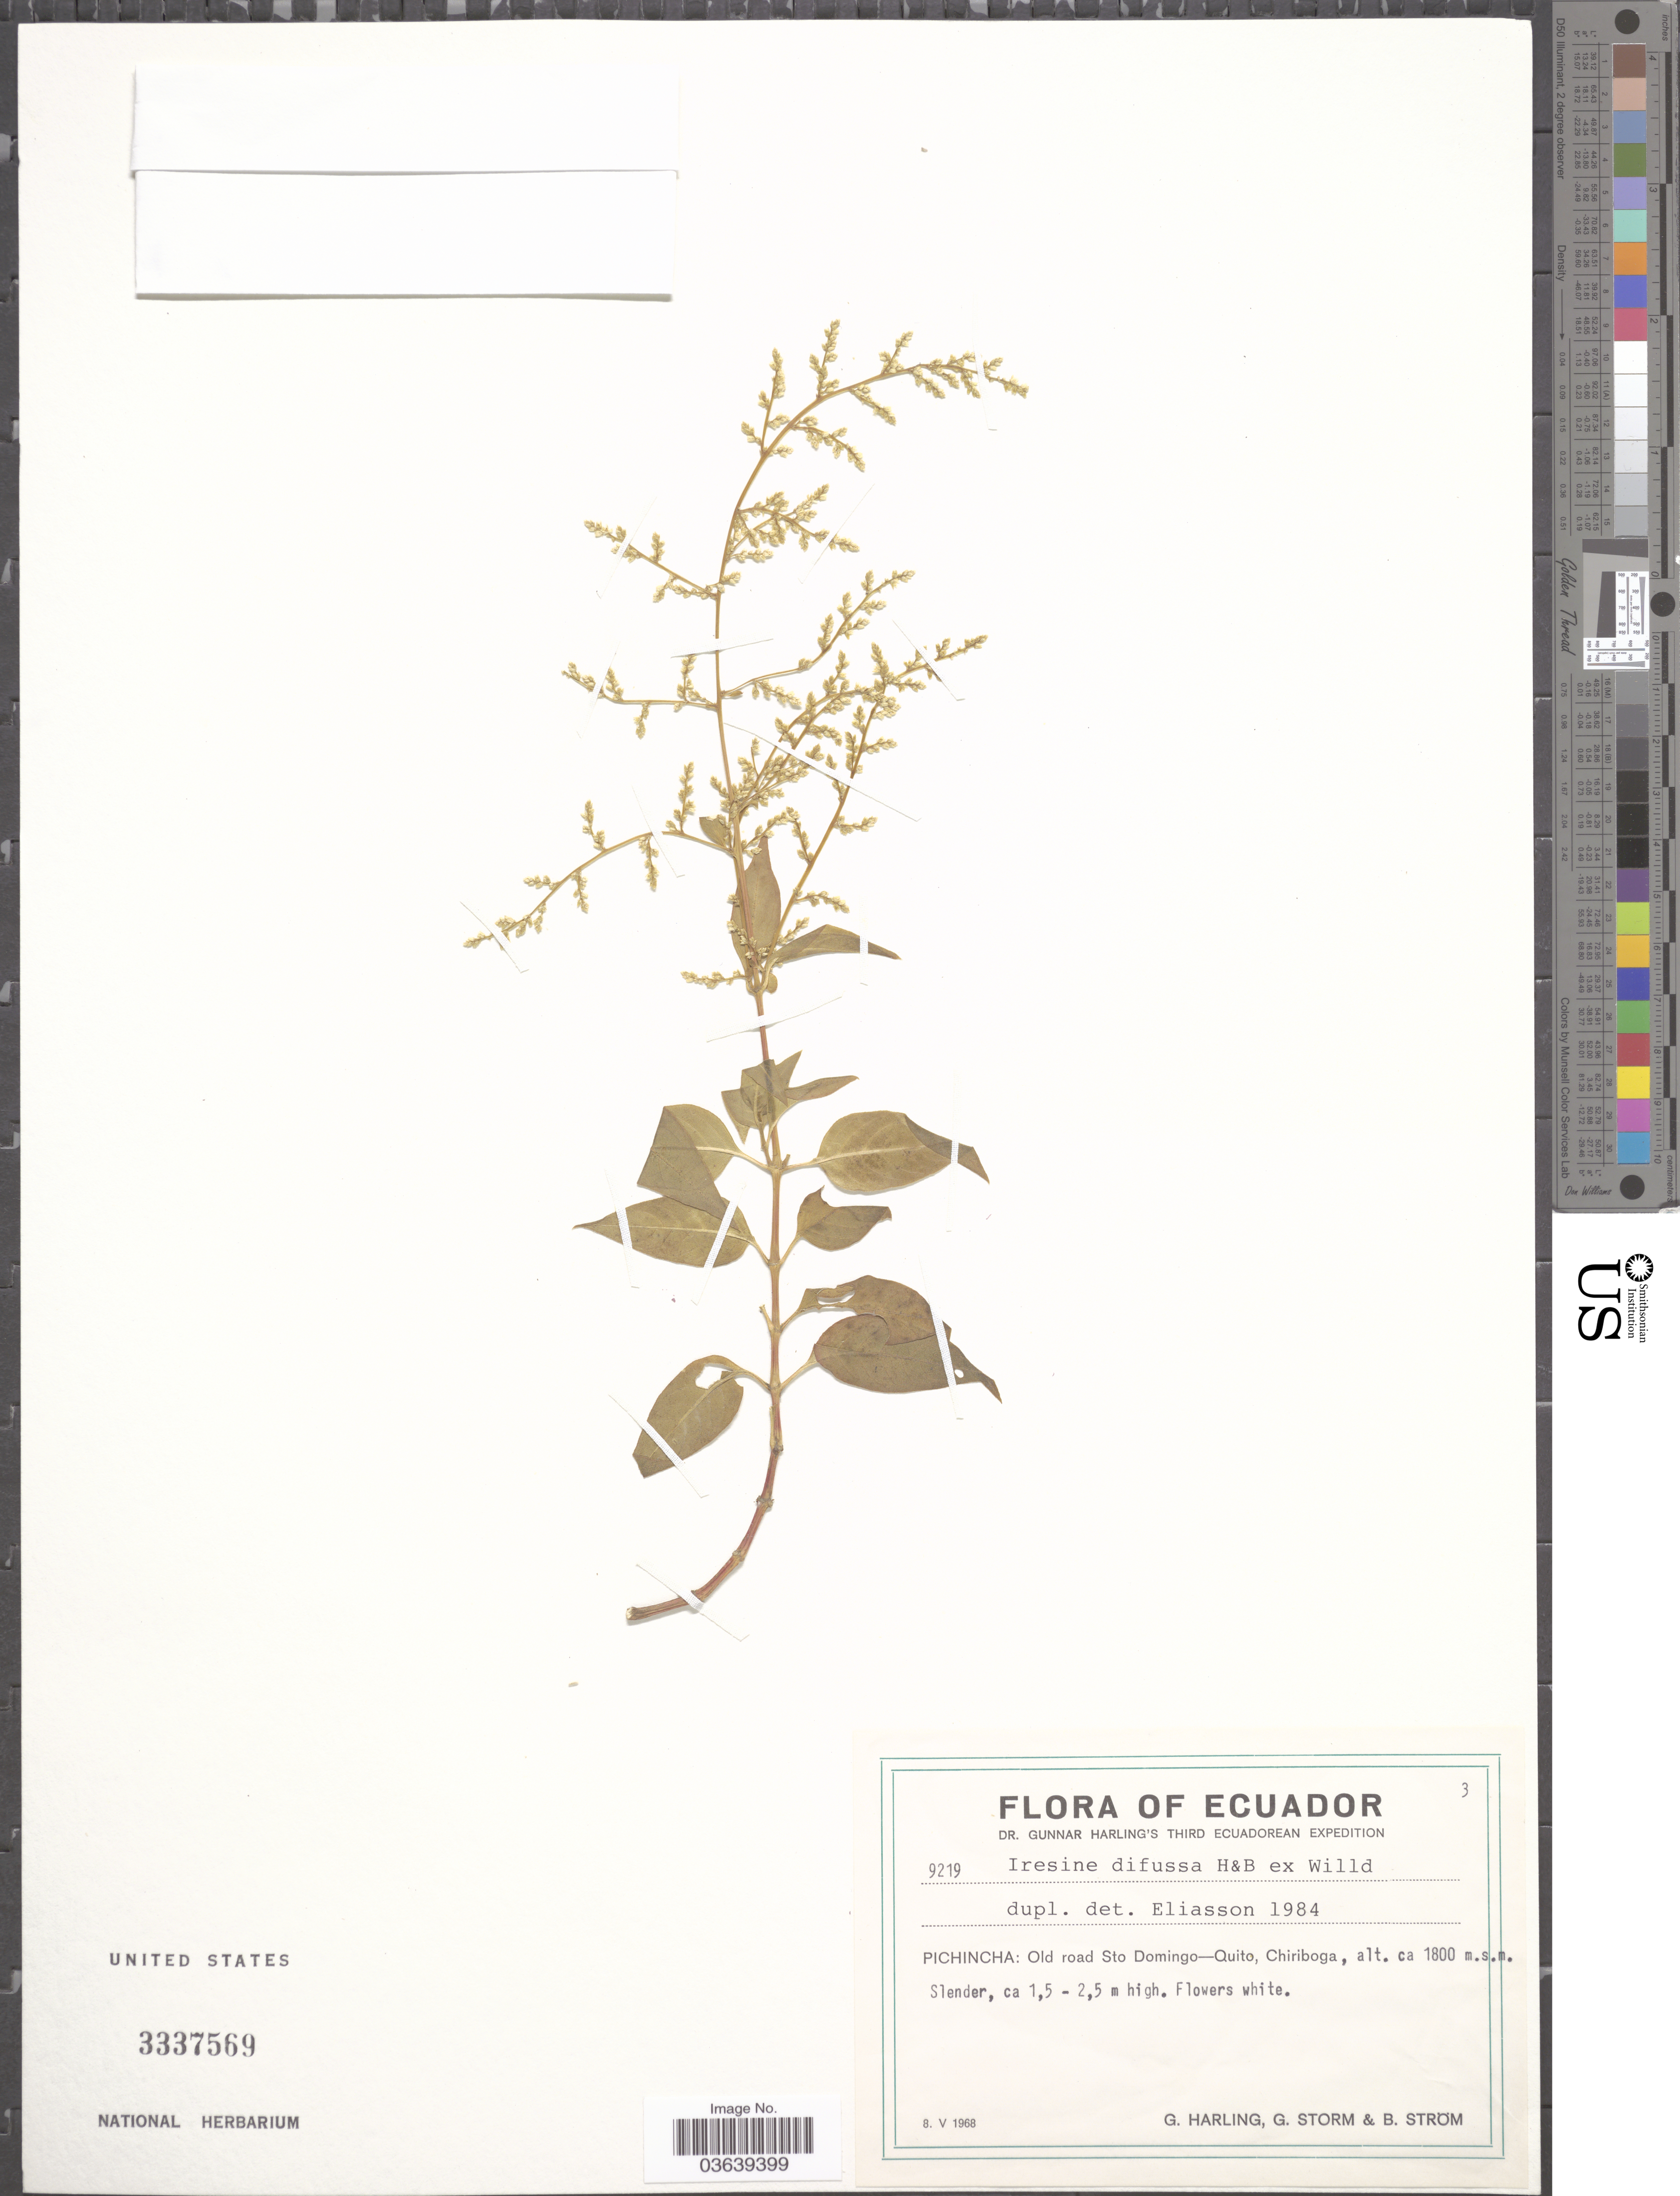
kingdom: Plantae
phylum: Tracheophyta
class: Magnoliopsida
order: Caryophyllales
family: Amaranthaceae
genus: Iresine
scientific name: Iresine diffusa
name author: Humb. & Bonpl. ex Willd.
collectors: G. Harling, G. Storm & B. Ström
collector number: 9219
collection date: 1968-05-08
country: Ecuador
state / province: Pichincha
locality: Old road Sto- Domingo-Quito, Chiriboga.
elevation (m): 1800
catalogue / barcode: US 3337569